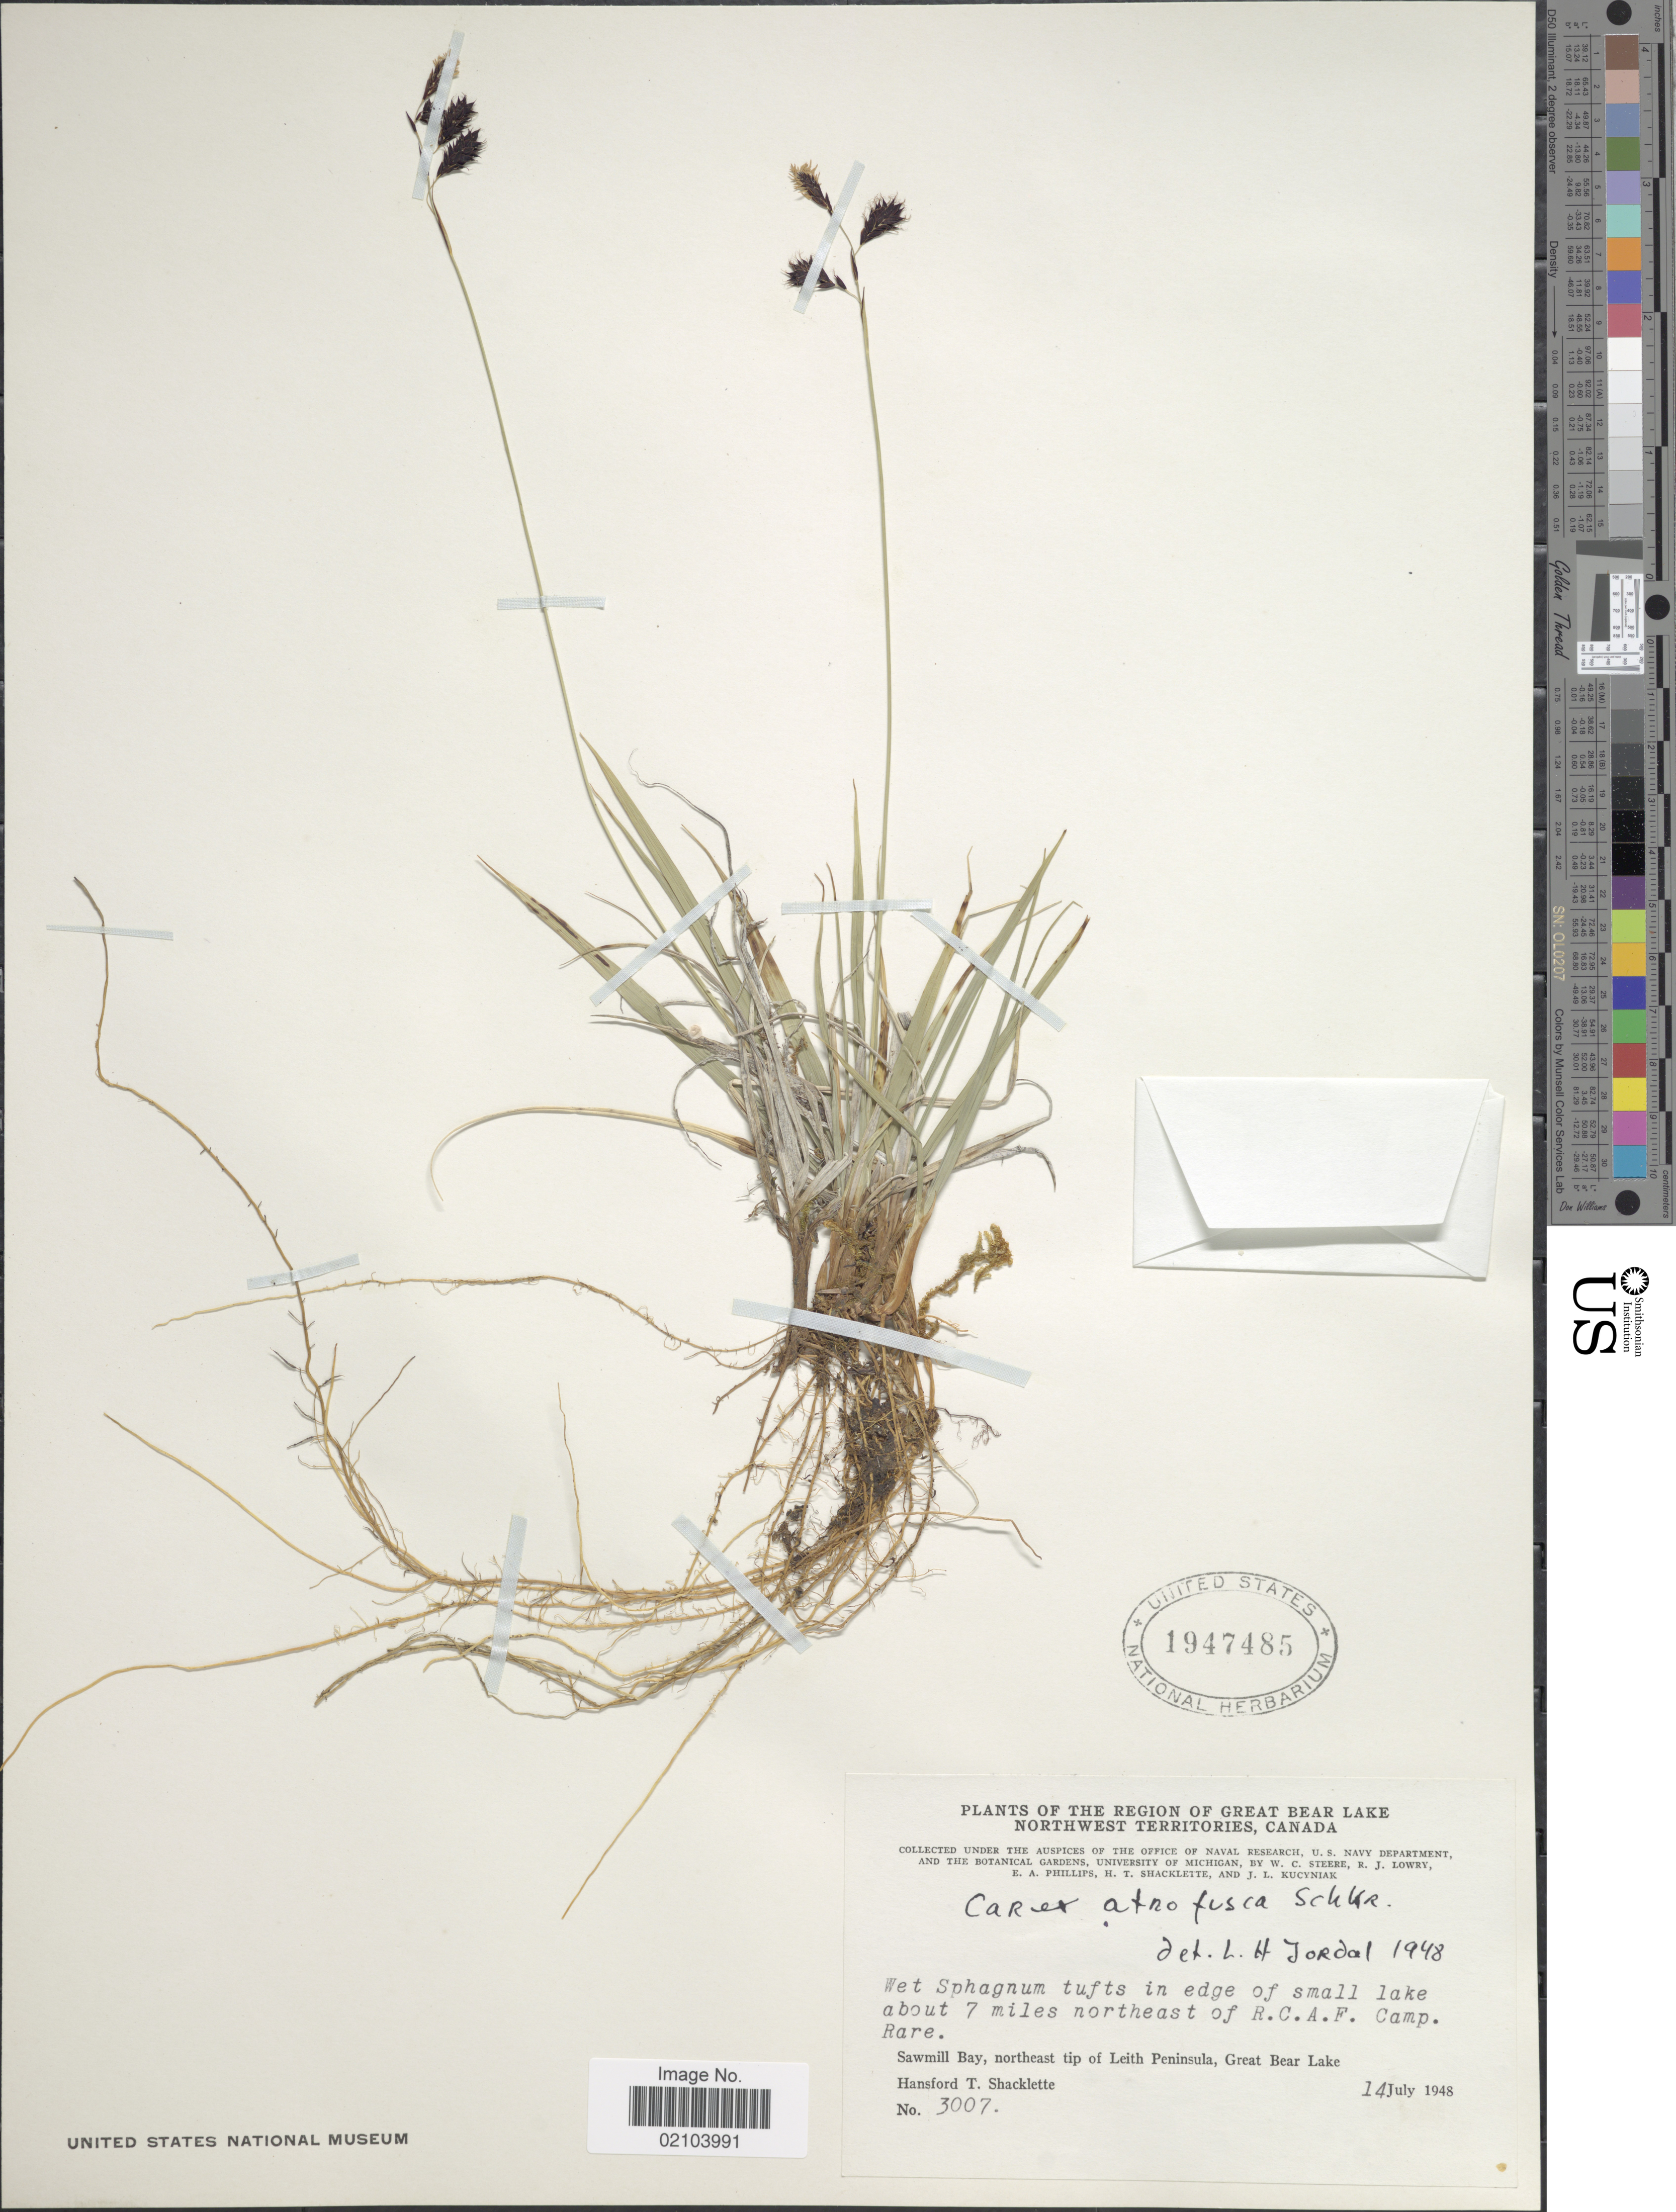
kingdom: Plantae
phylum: Tracheophyta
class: Liliopsida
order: Poales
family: Cyperaceae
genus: Carex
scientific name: Carex atrofusca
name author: Schkuhr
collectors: H. Schacklette, W. C. Steere, R. Lowry, E. Phillips & J. Kucyniak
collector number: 3007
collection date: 1948-07-14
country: Canada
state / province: Northwest Territories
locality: Region of the Bear Lake. About 1 miles northeast of R.C.A.F. Camp. Sawmill Bay, northeast tip of Leith Peninsula, Great Bear Lake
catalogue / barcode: US 1947485